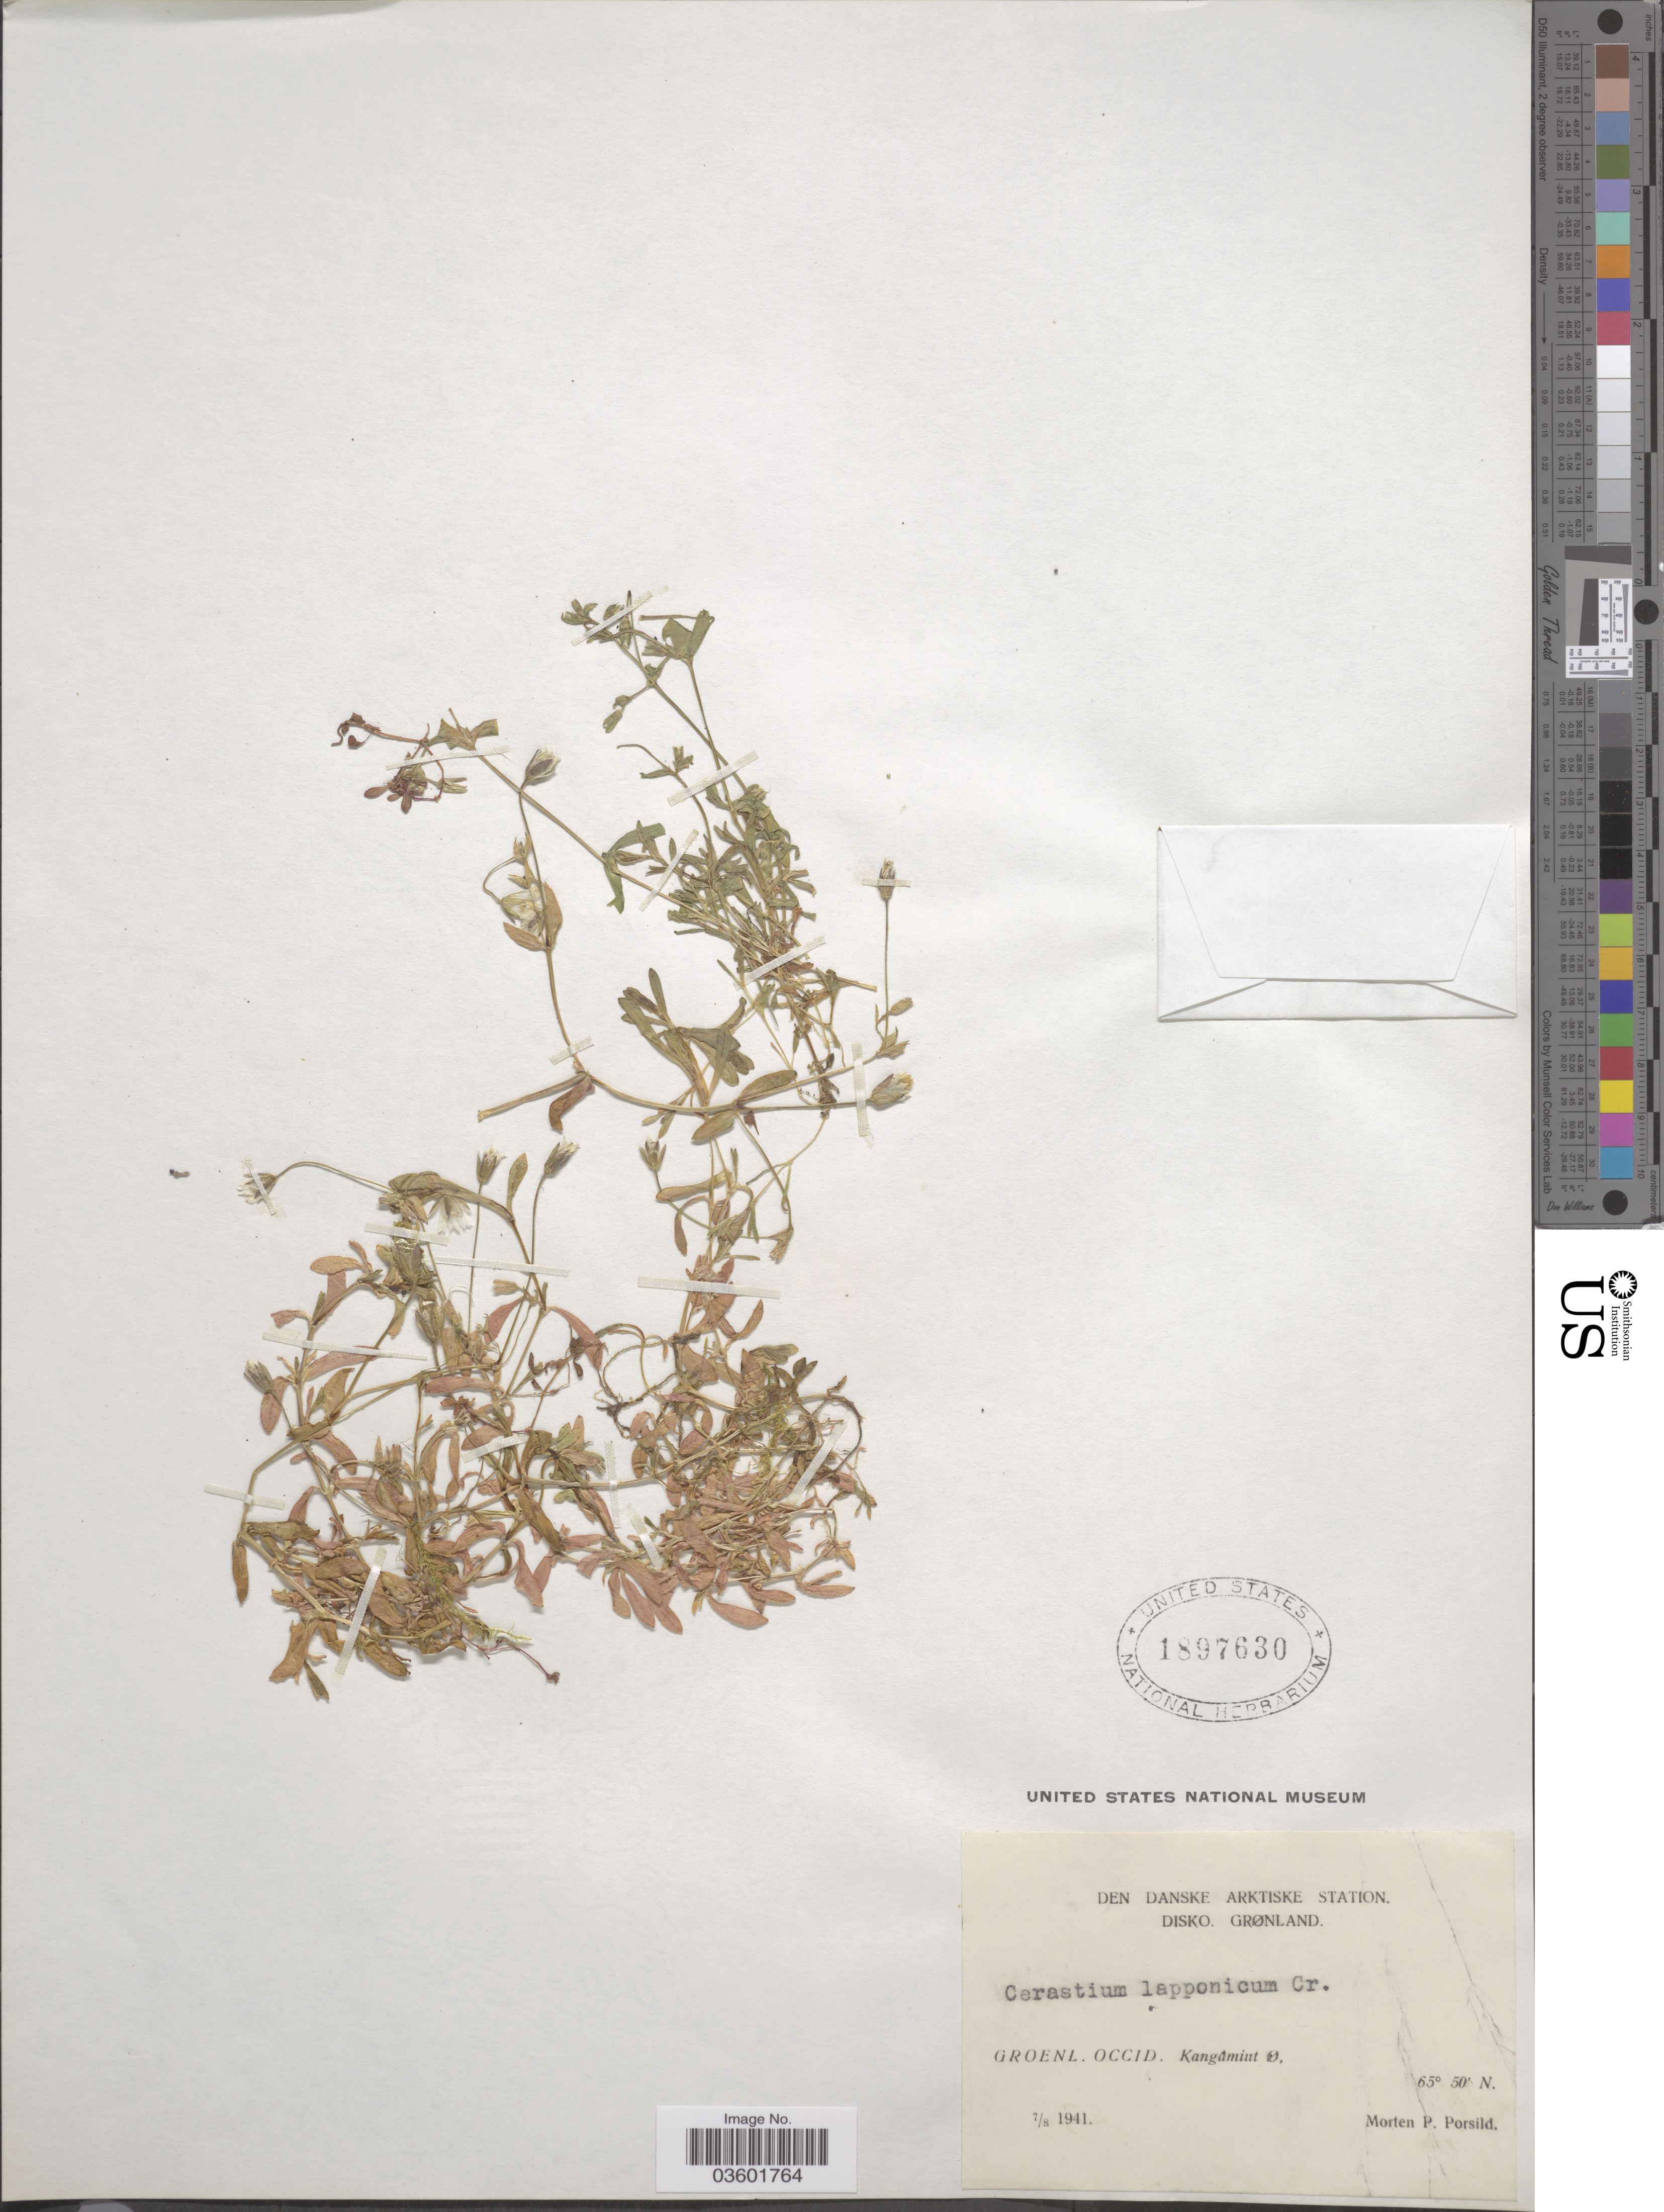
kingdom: Plantae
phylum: Tracheophyta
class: Magnoliopsida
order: Caryophyllales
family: Caryophyllaceae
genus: Cerastium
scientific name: Cerastium cerastoides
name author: (L.) Britton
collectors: M. P. Porsild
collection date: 1941-08-07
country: Greenland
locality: Den Danske Arktiske Station. Disko. Groenl. Occid. Kangâmint ø.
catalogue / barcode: US 1897630